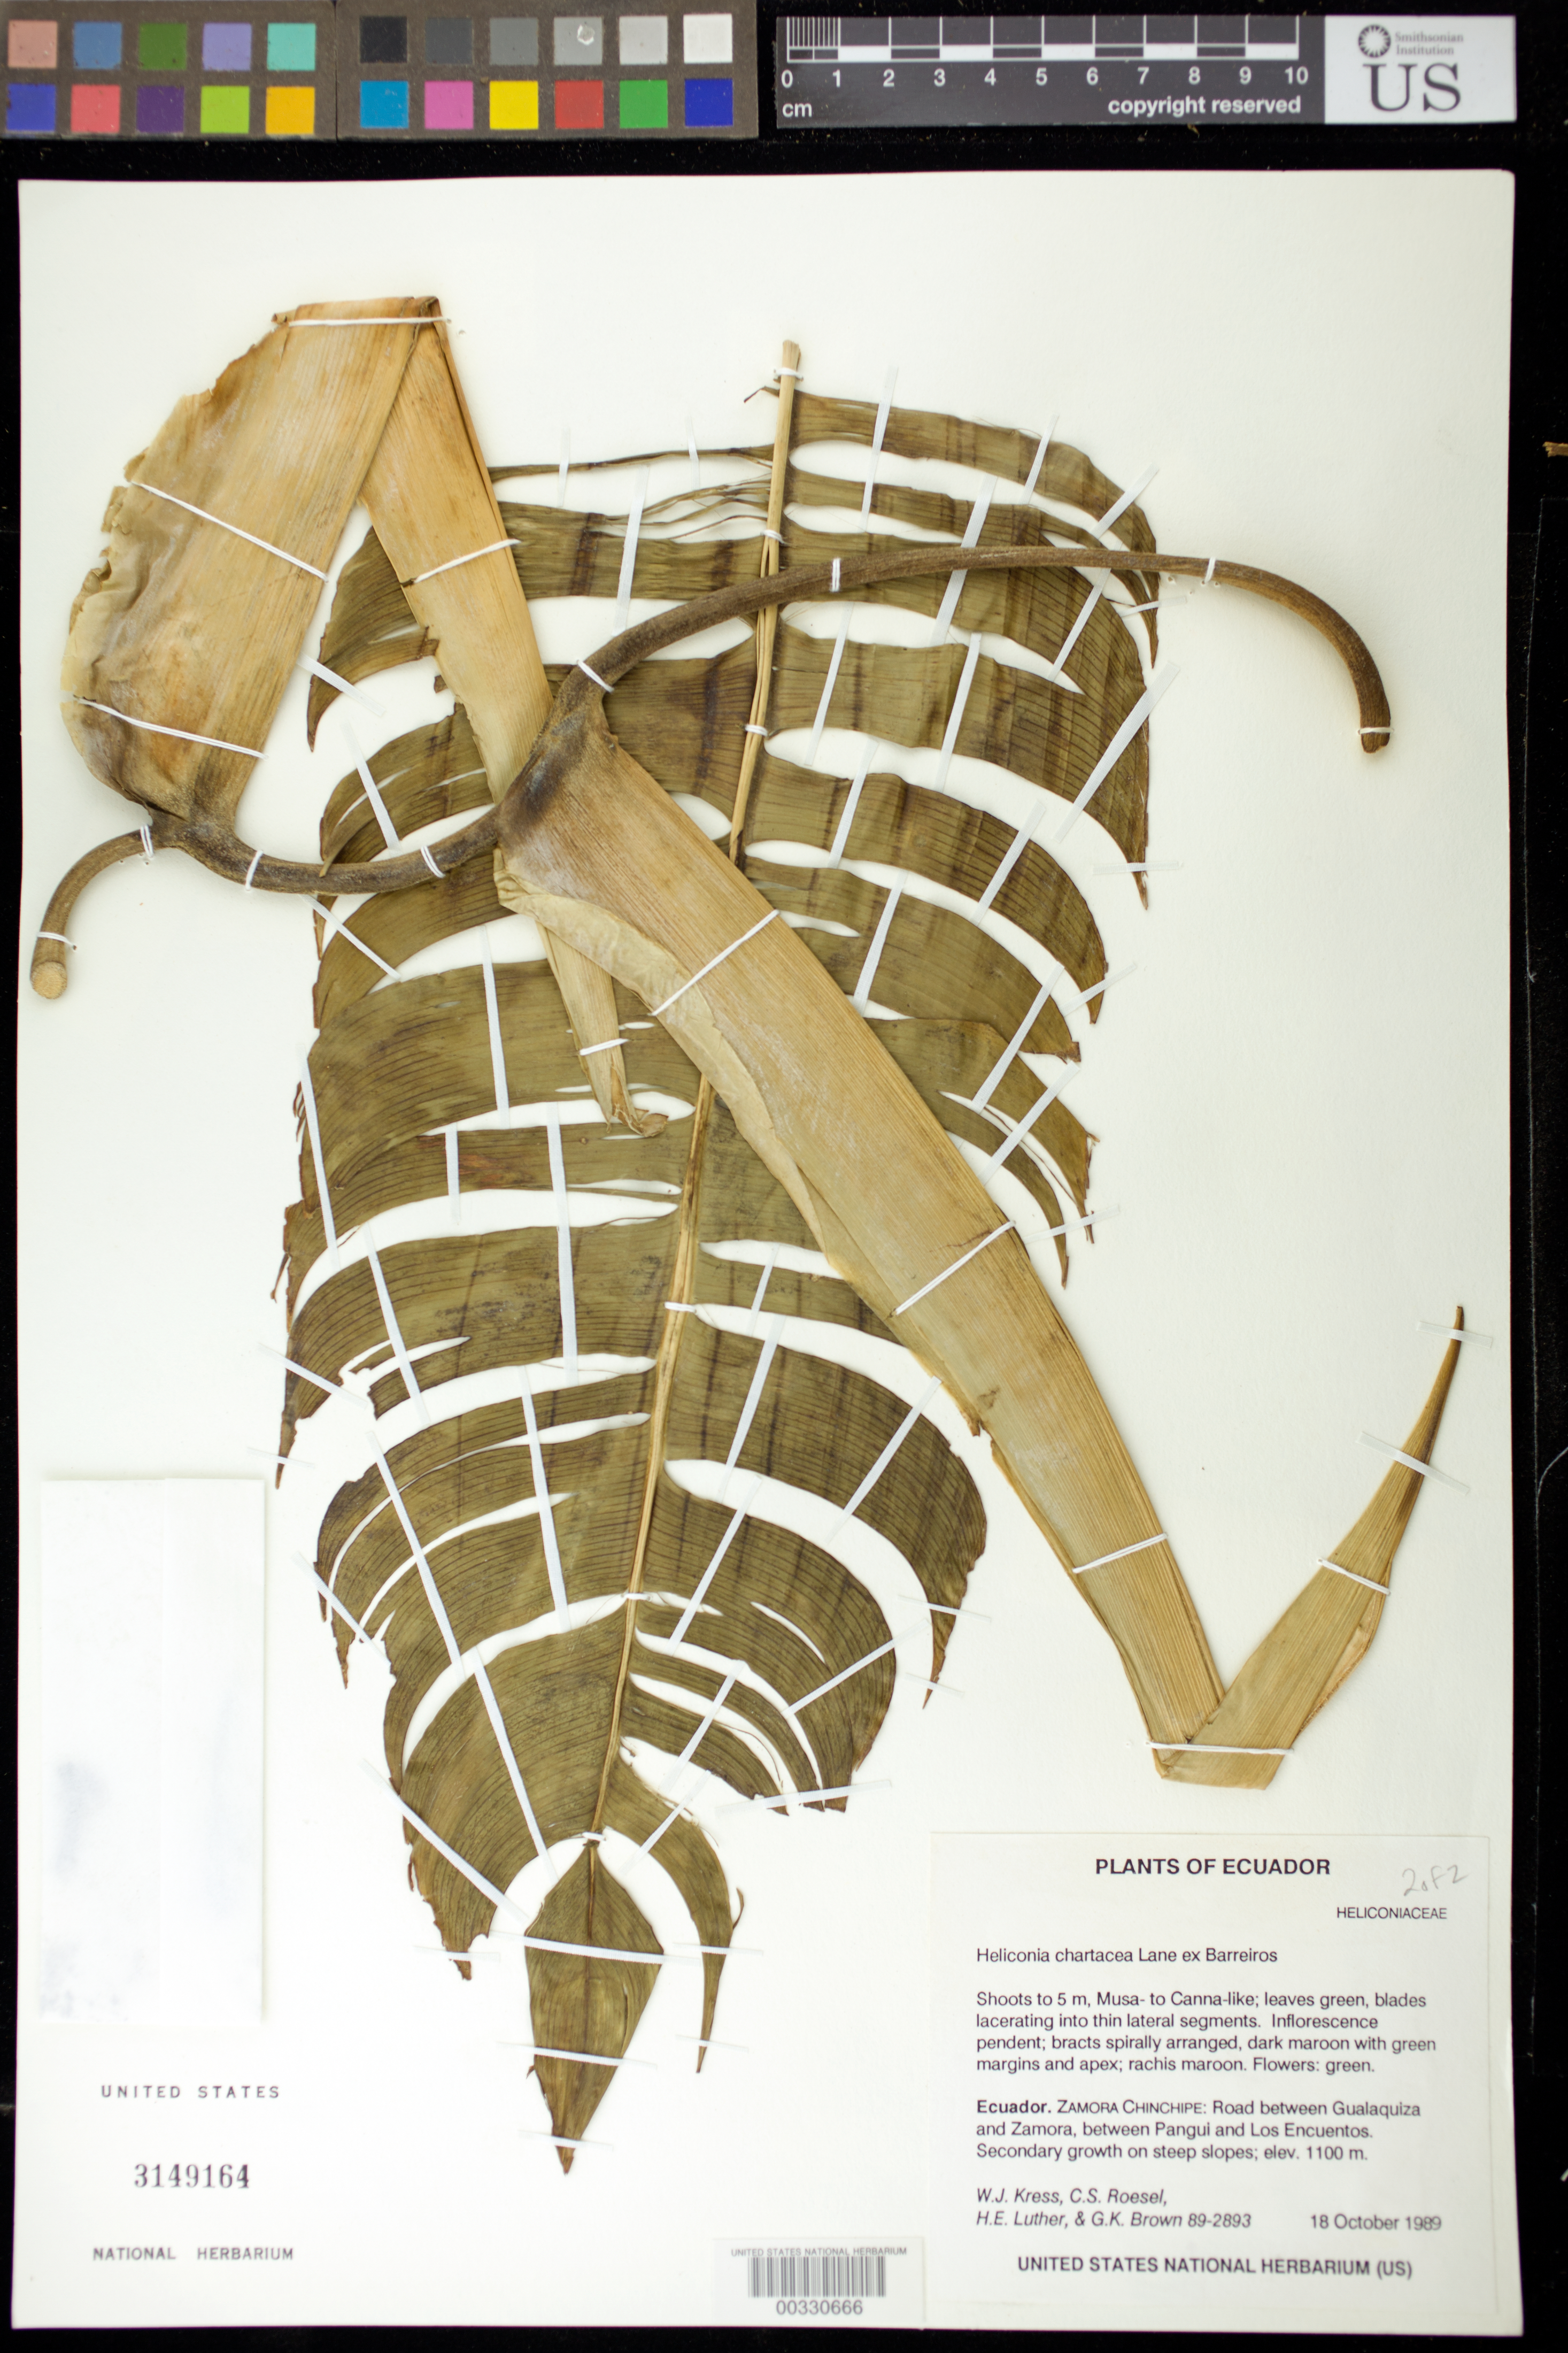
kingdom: Plantae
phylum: Tracheophyta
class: Liliopsida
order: Zingiberales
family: Heliconiaceae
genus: Heliconia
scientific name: Heliconia chartacea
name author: Lane ex Barreiros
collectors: W. J. Kress, C. S. Roesel, Harry E. Luther & G. K. Brown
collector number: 89-2893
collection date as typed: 18 Oct 1989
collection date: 1989-10-18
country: Ecuador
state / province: Zamora-Chinchipe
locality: Road between Gualaquiza and Zamora, between pangui and los encuentos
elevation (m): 1100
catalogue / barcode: US 3149164